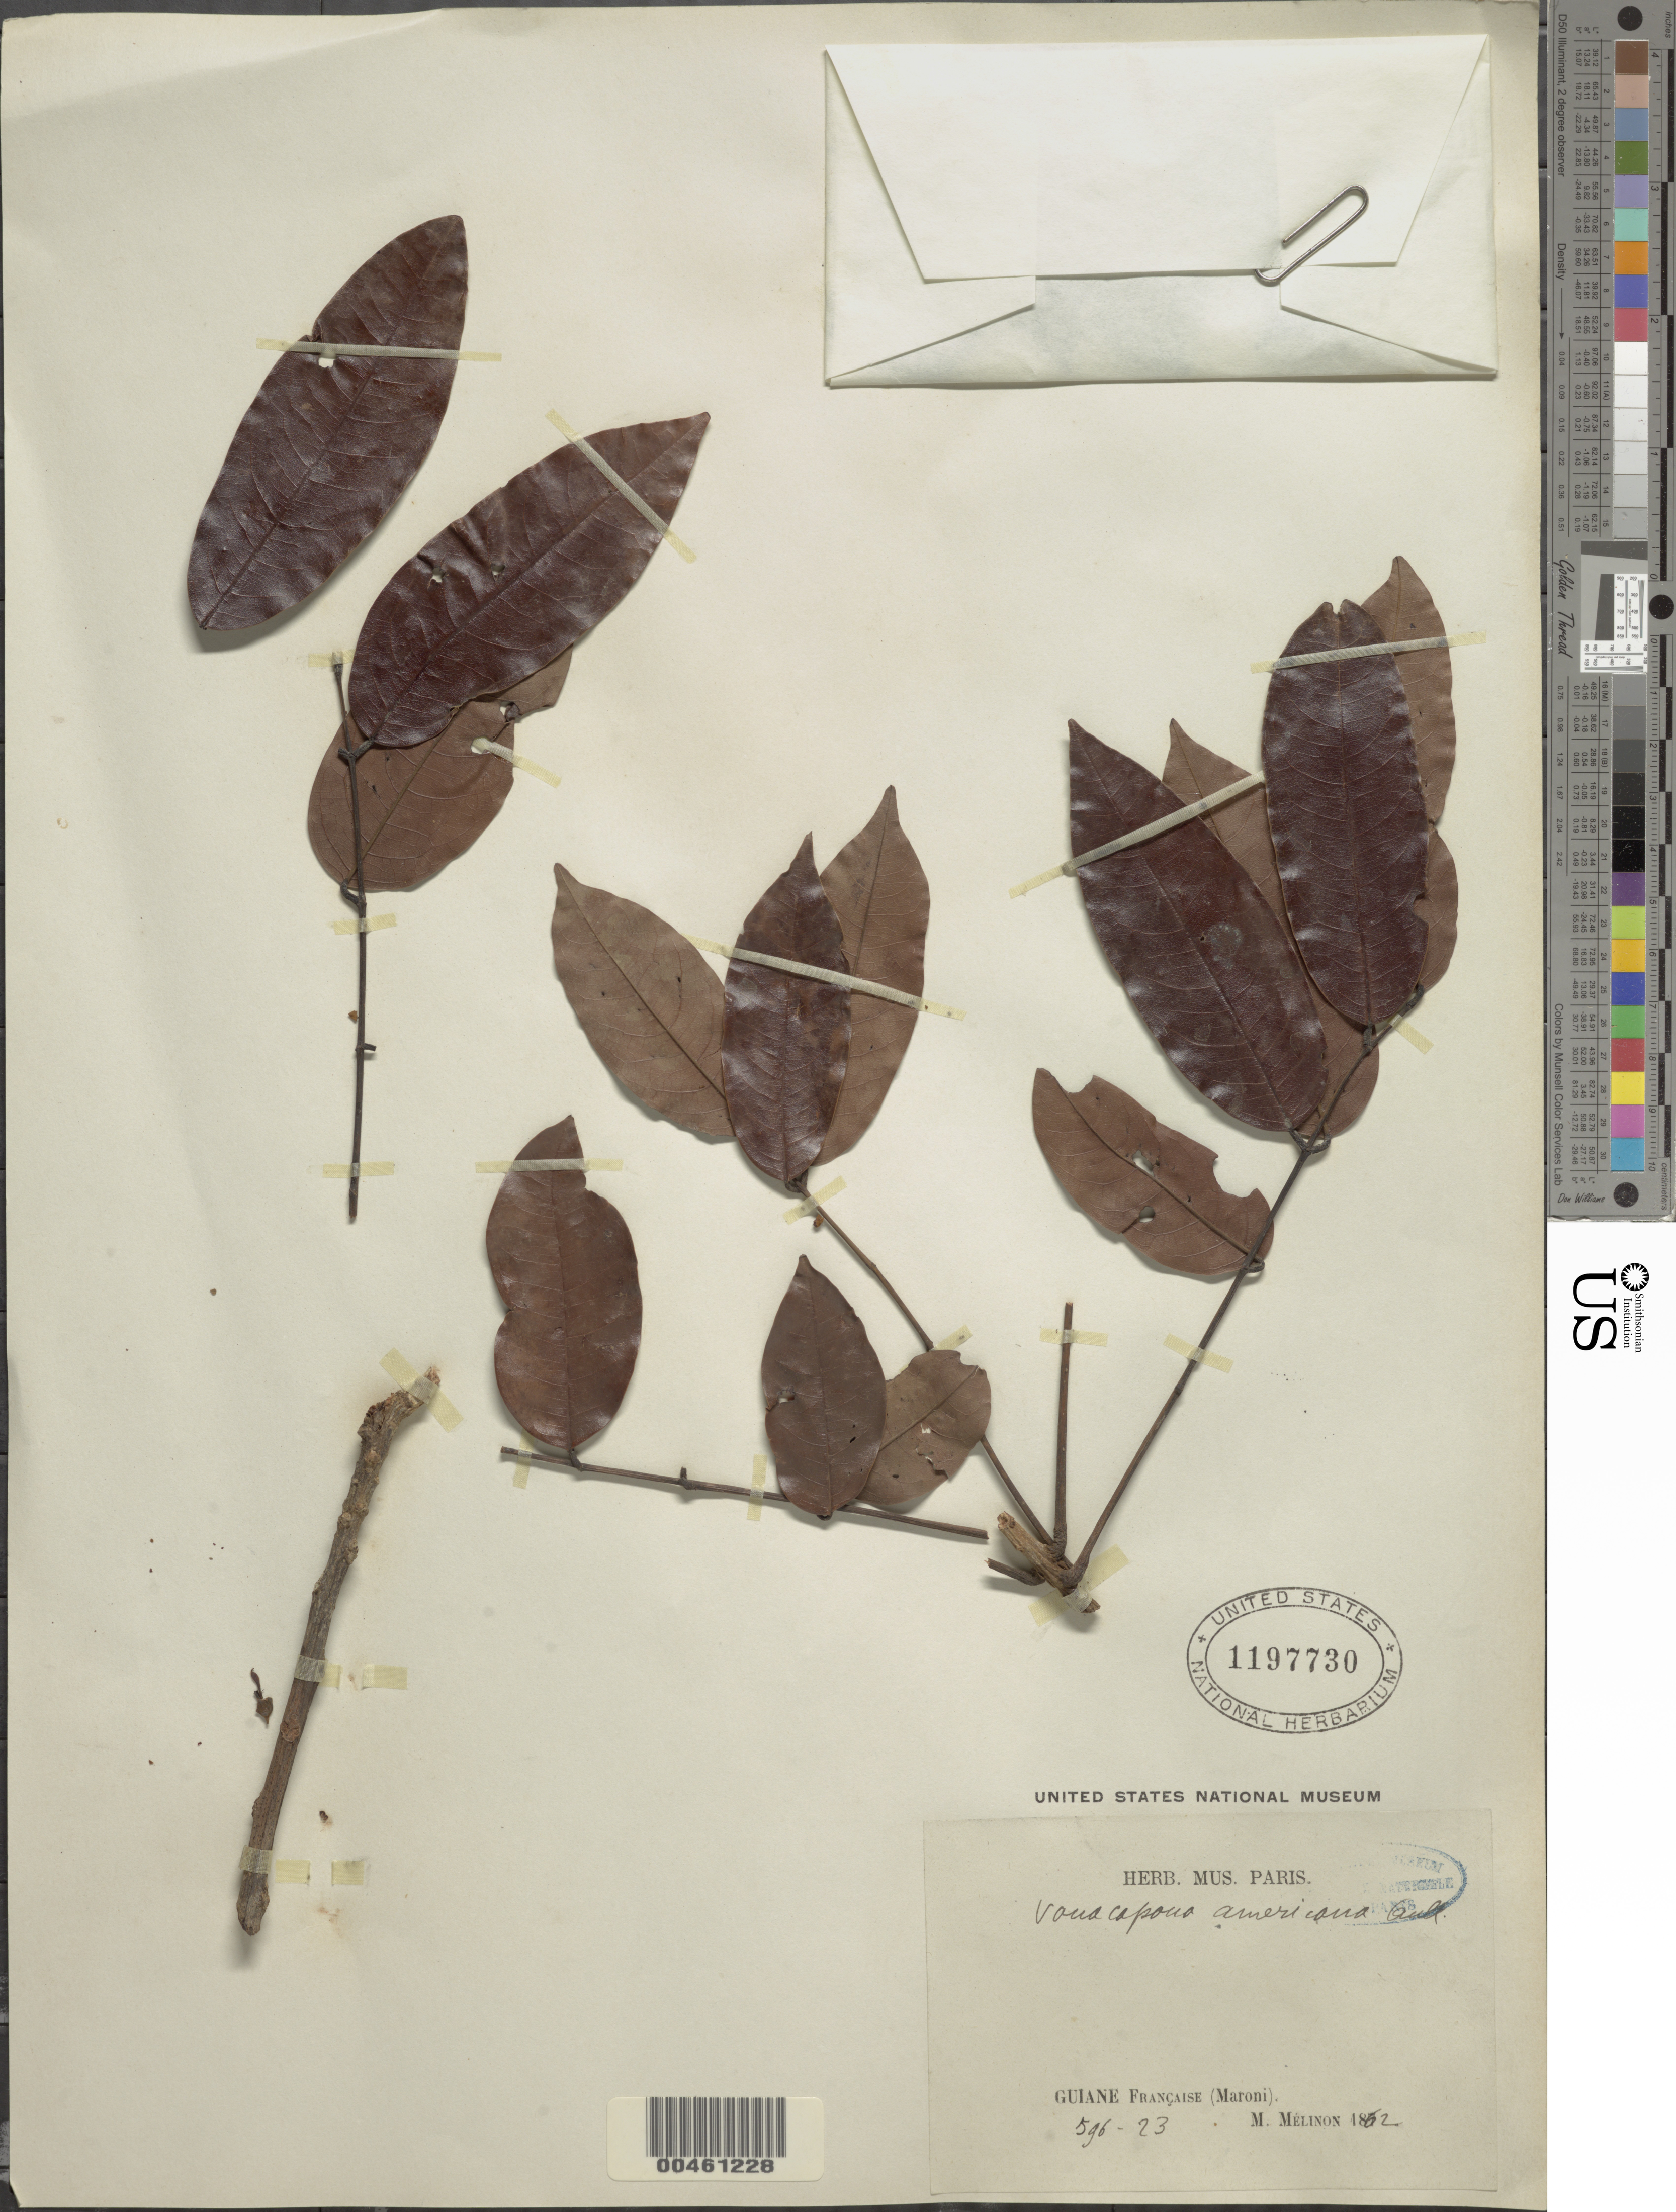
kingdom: Plantae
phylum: Tracheophyta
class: Magnoliopsida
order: Fabales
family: Fabaceae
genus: Vouacapoua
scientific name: Vouacapoua americana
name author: Aubl.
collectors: M. Melinon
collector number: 596-23 ?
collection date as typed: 1852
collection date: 1852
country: French Guiana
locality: Maroni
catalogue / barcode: US 1197730